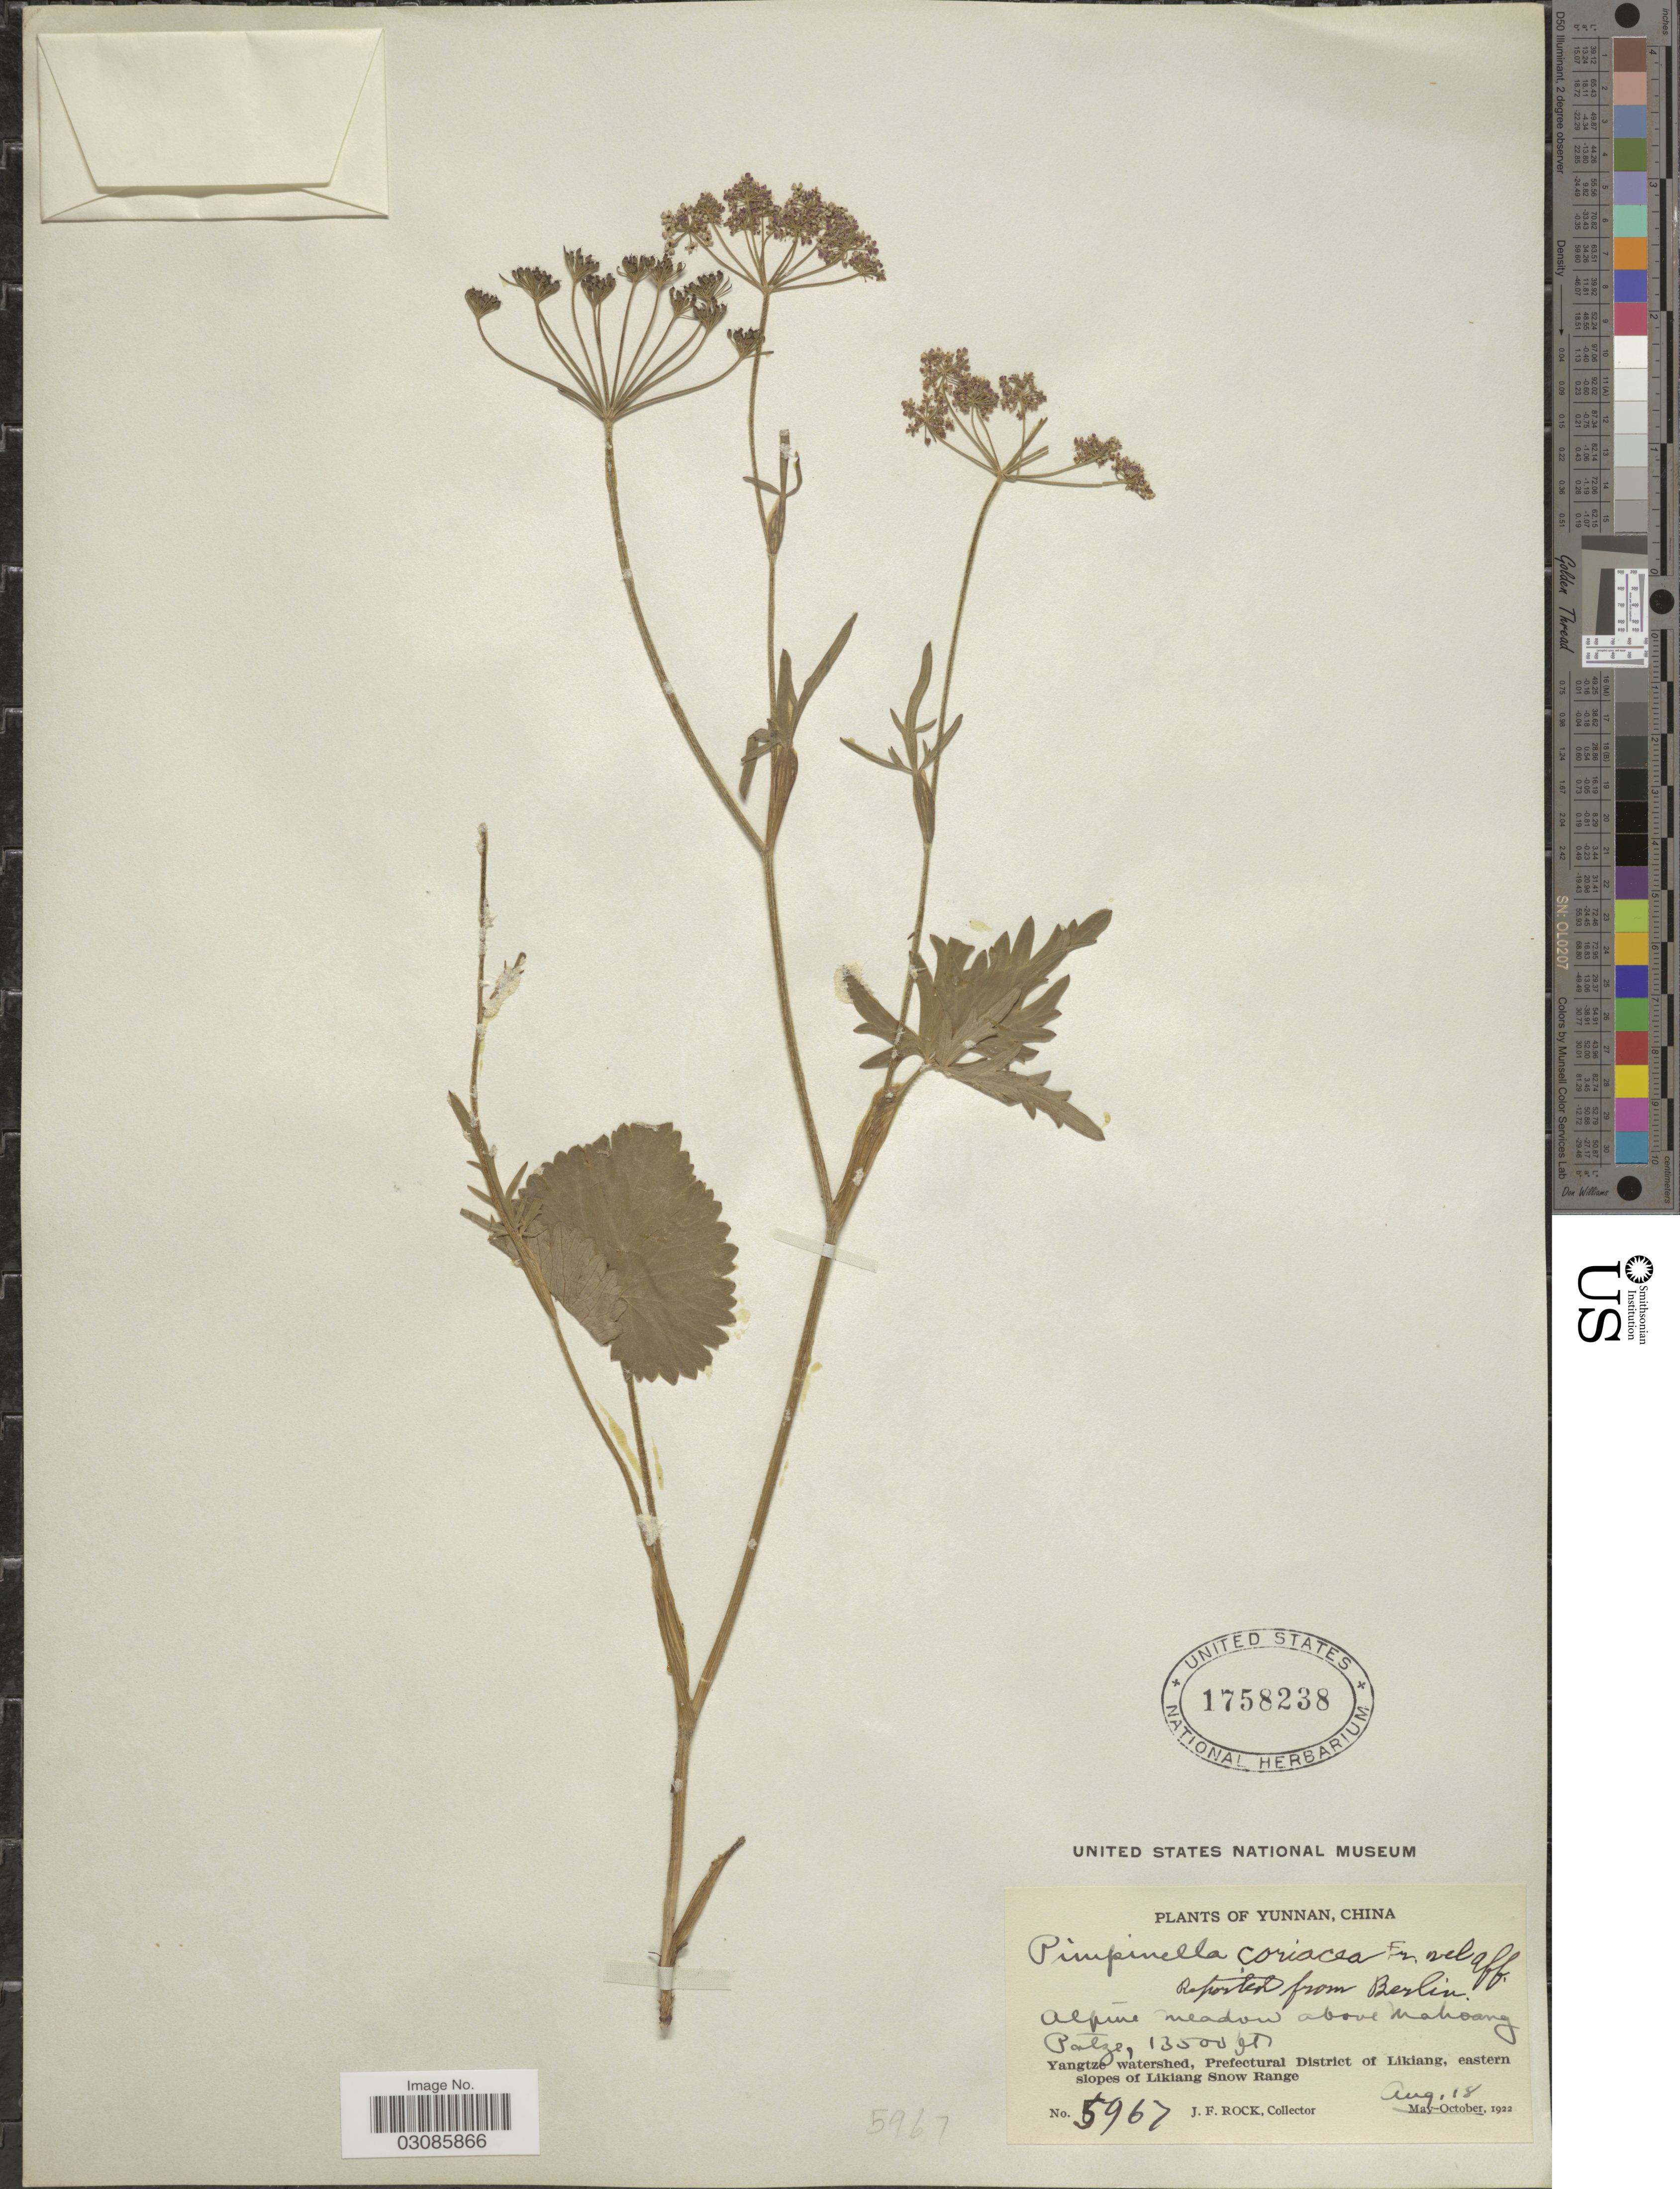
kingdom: Plantae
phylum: Tracheophyta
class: Magnoliopsida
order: Apiales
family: Apiaceae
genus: Pimpinella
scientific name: Pimpinella coriacea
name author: (Franch.) H. Boissieu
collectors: J. Rock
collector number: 5967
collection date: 1922-08-18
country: China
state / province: Yunnan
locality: Alpine meadow above Mahoang Patze, Yangtze watershed, Prefectural District of Likiang, eastern slopes of Likiang Snow Range.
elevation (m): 4115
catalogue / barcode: US 1758238